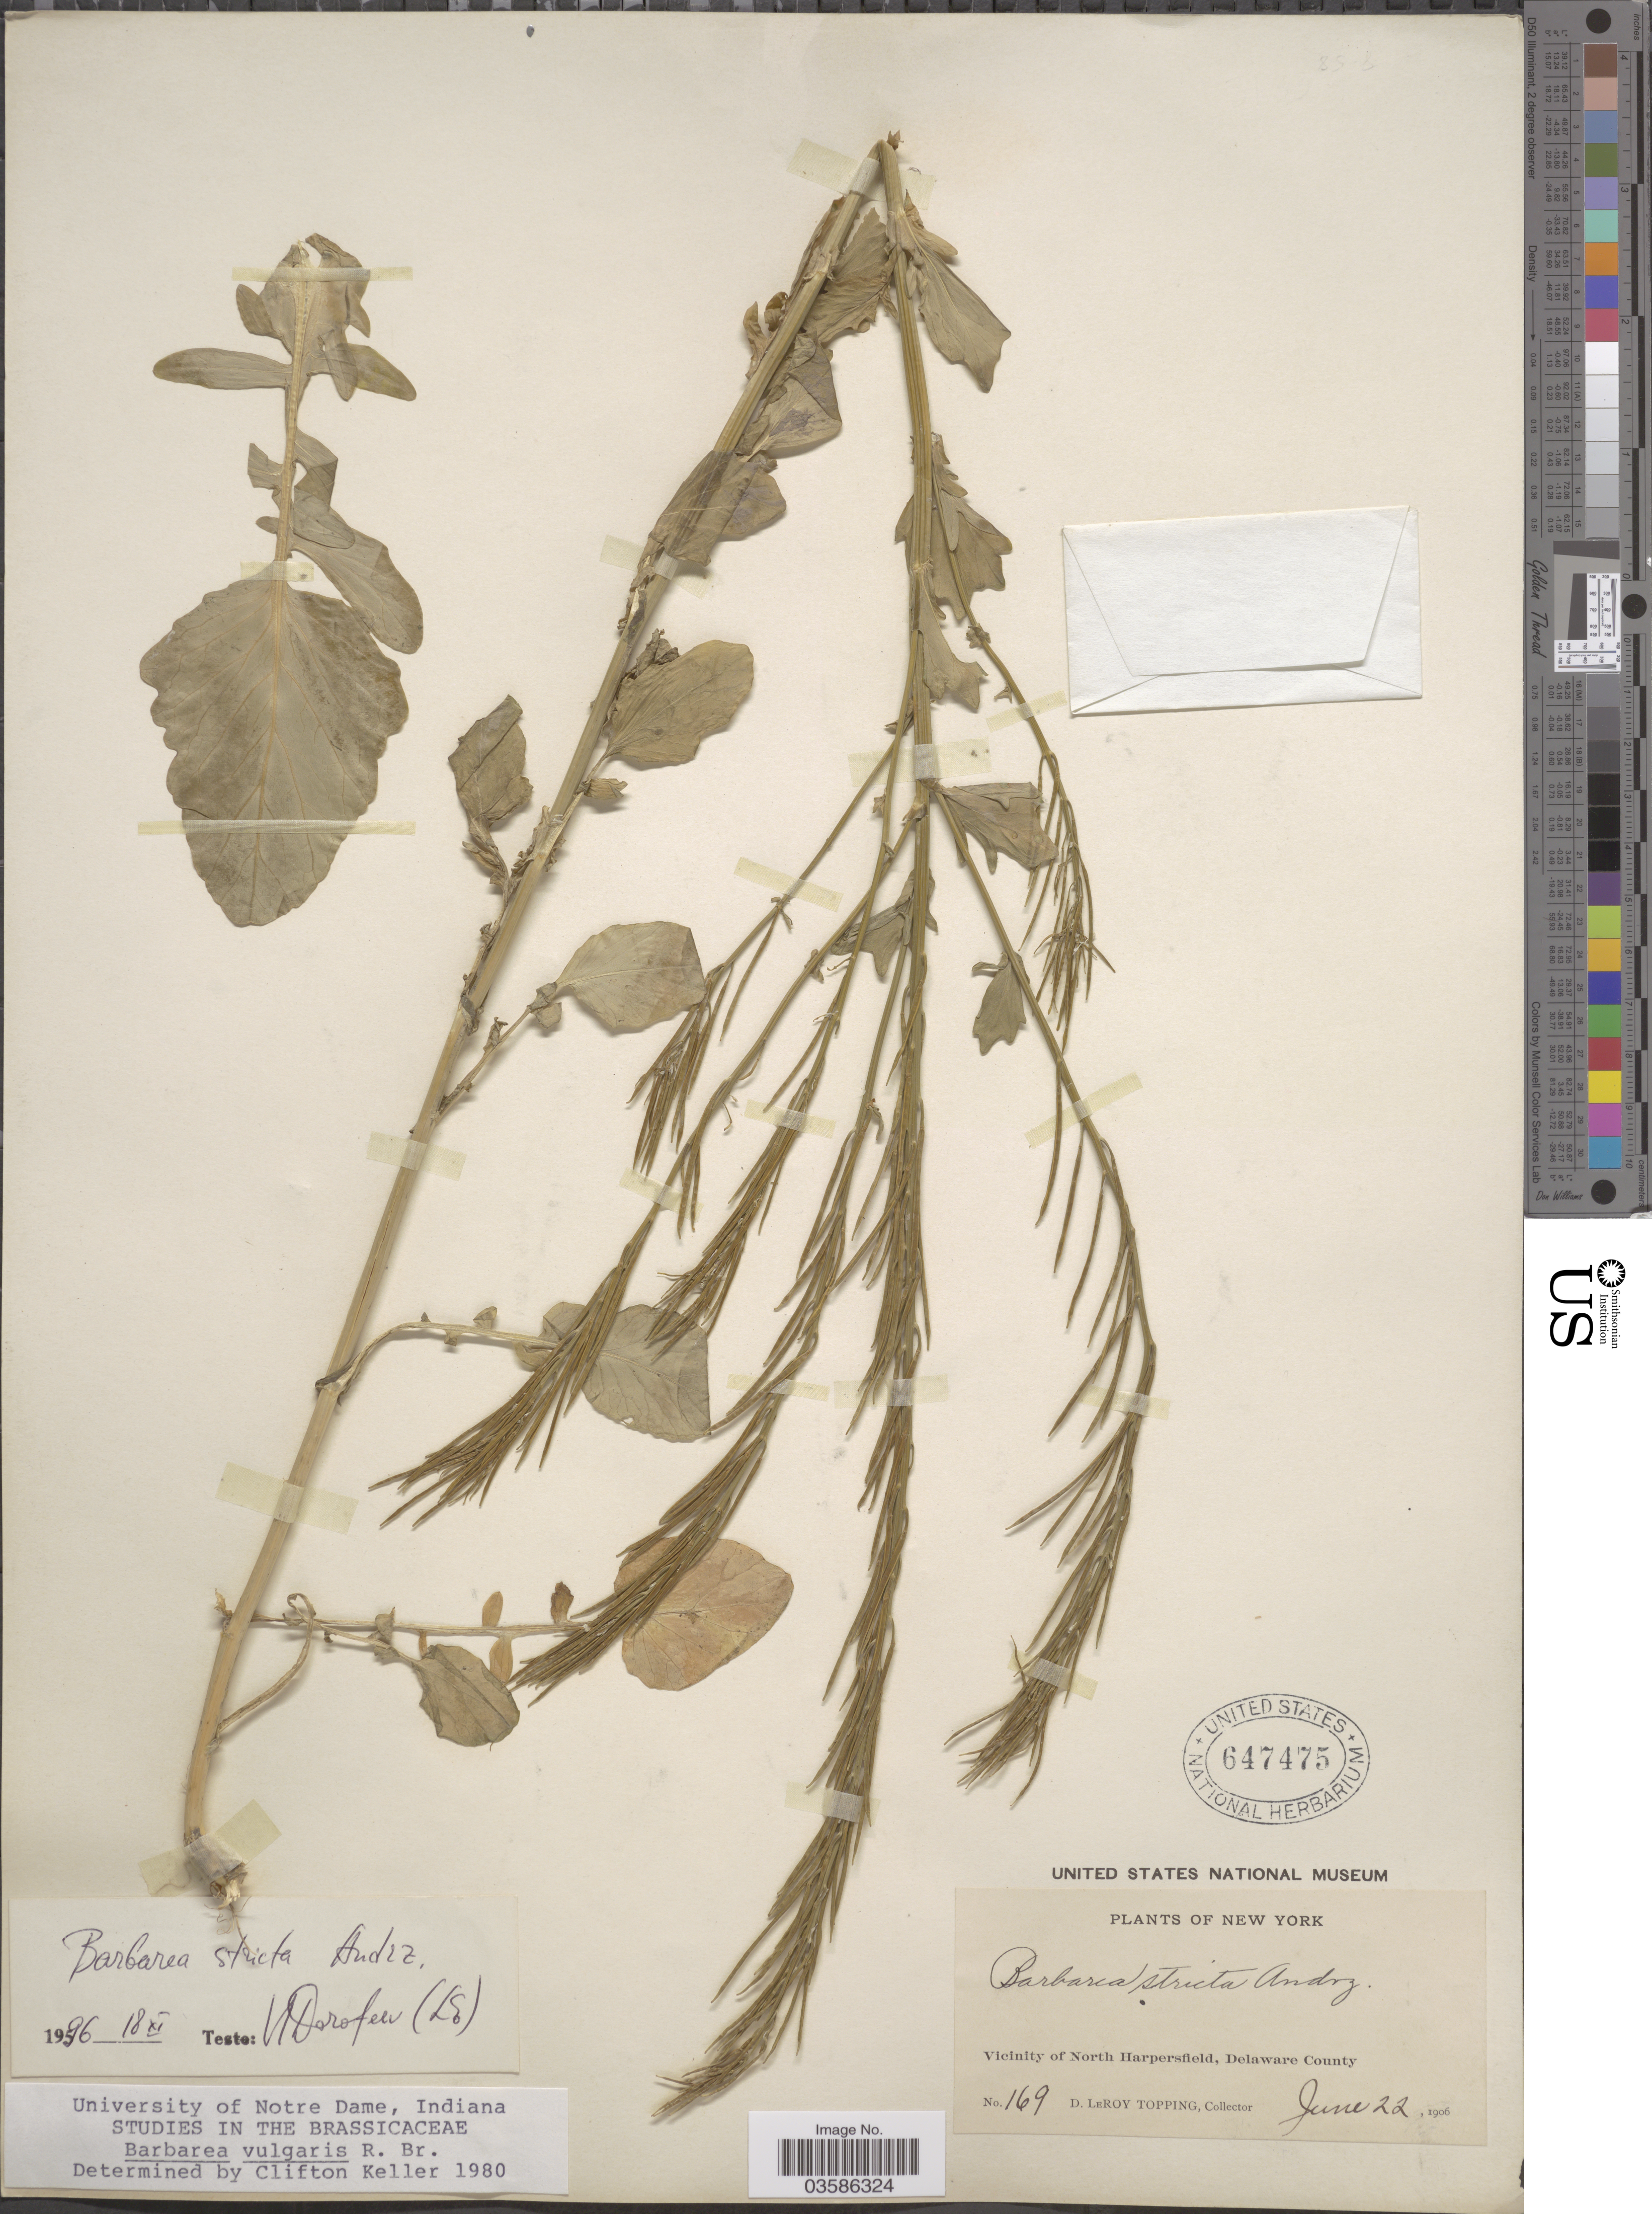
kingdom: Plantae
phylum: Tracheophyta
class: Magnoliopsida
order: Brassicales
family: Brassicaceae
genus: Barbarea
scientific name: Barbarea stricta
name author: Andrz.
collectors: D. L. Topping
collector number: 169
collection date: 1906-06-22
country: United States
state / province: New York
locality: Vicinity of North Harpersfield, Delaware County.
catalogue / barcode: US 647475